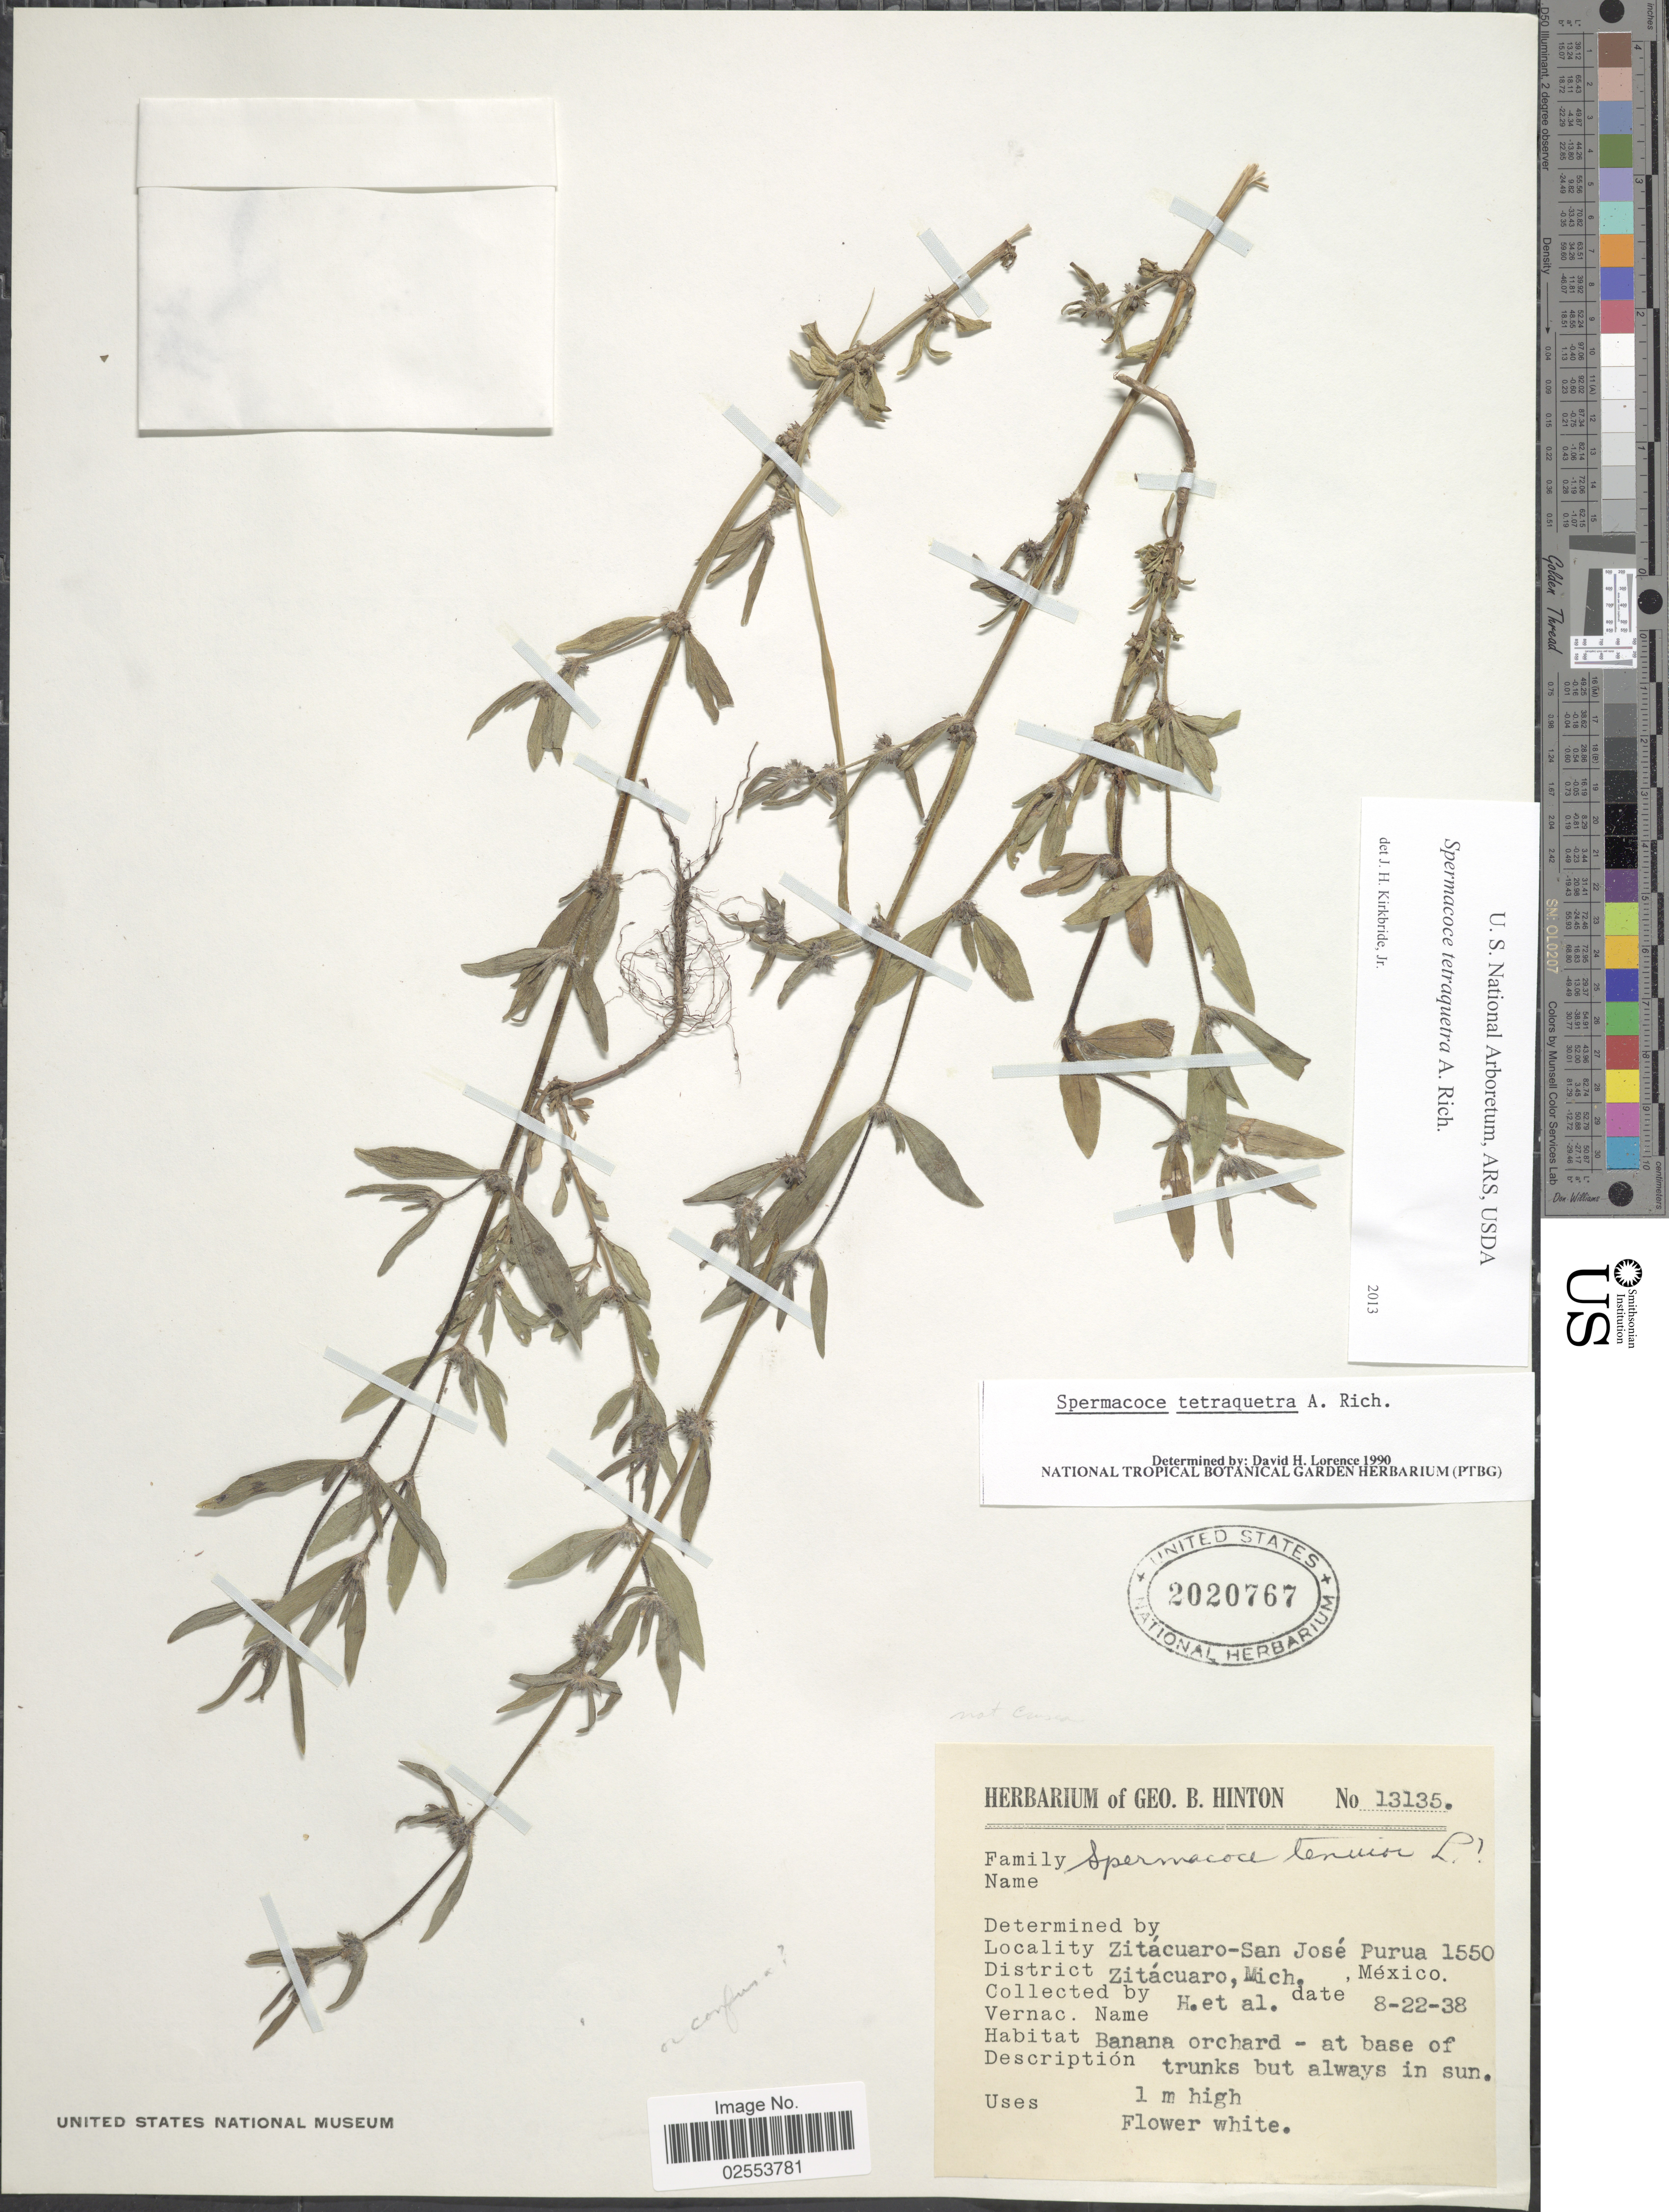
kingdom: Plantae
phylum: Tracheophyta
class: Magnoliopsida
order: Gentianales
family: Rubiaceae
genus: Spermacoce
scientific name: Spermacoce tetraquetra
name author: A. Rich.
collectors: G. B. Hinton & et al.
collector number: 13135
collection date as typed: Transcribed d/m/y: 22/8/38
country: Mexico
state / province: Michoacán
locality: Zitacuaro-San Jose Purua, District Zitacuaro.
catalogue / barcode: US 2020767